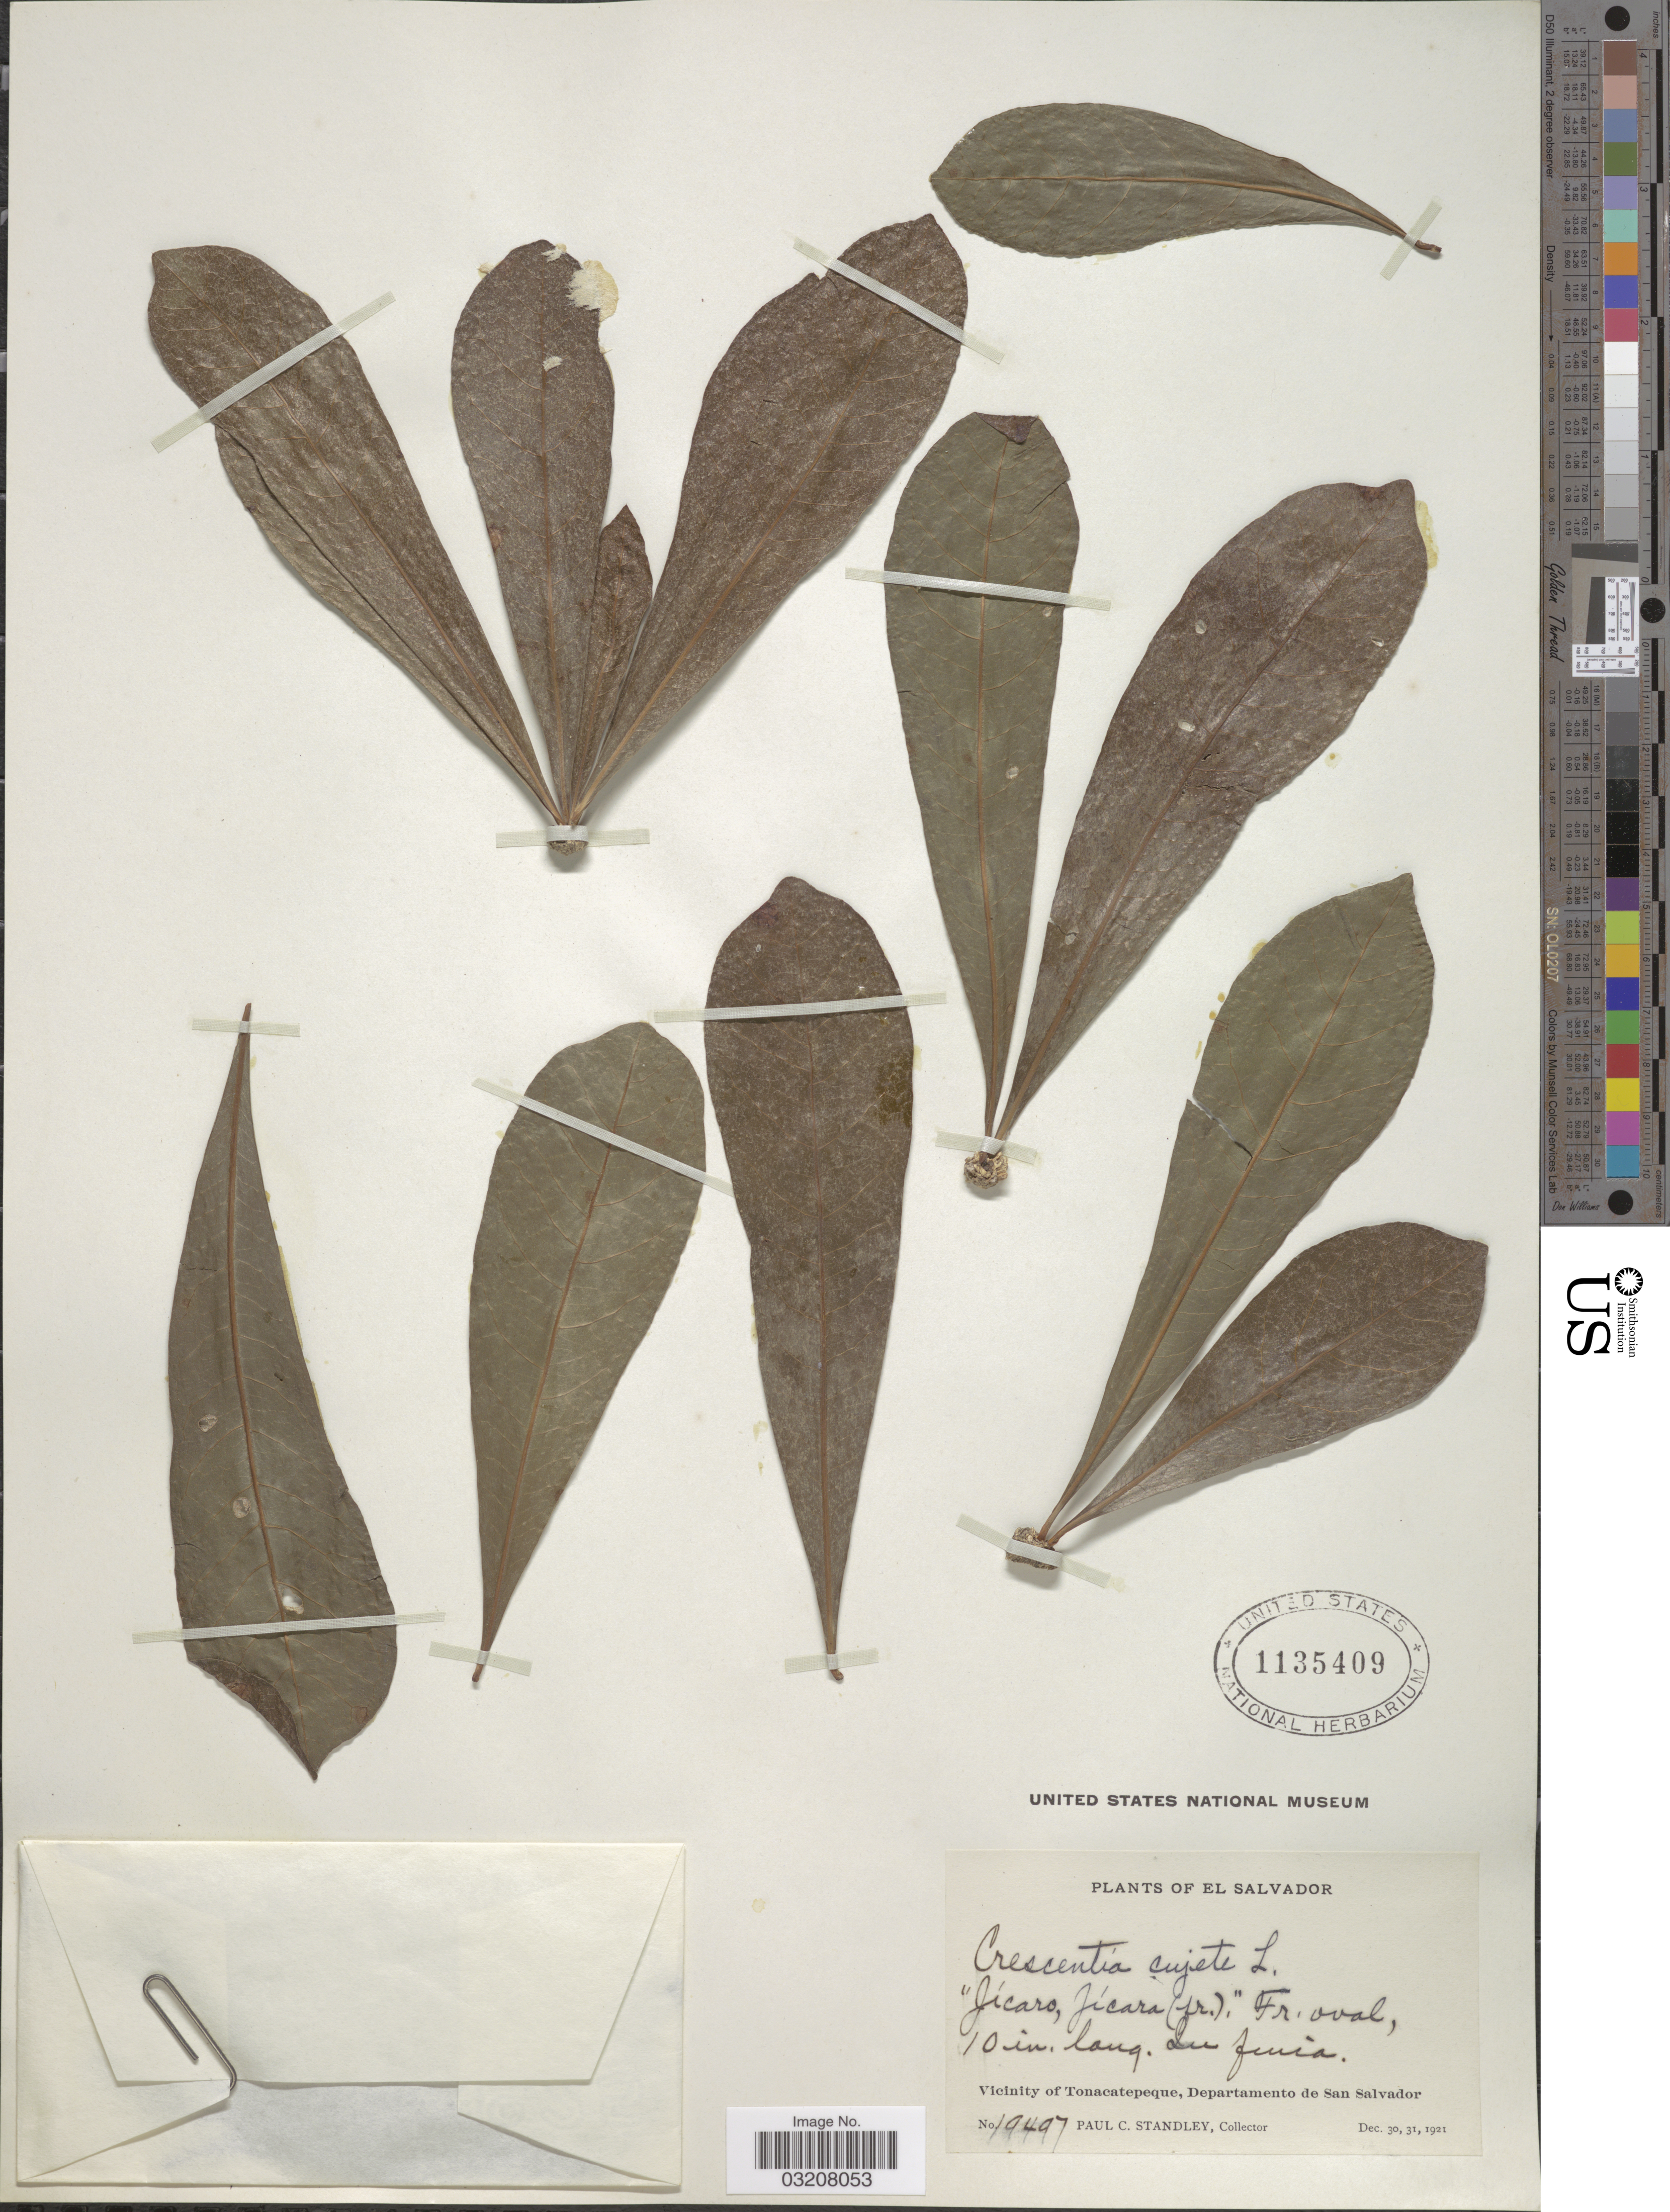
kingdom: Plantae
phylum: Tracheophyta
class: Magnoliopsida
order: Lamiales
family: Bignoniaceae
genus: Crescentia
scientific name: Crescentia cujete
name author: L.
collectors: P. C. Standley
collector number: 19497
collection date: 1921-12-30/1921-12-31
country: El Salvador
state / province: San Salvador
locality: Vicinity of Tonacatepeque, Departamento de San Salvador.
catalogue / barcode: US 1135409